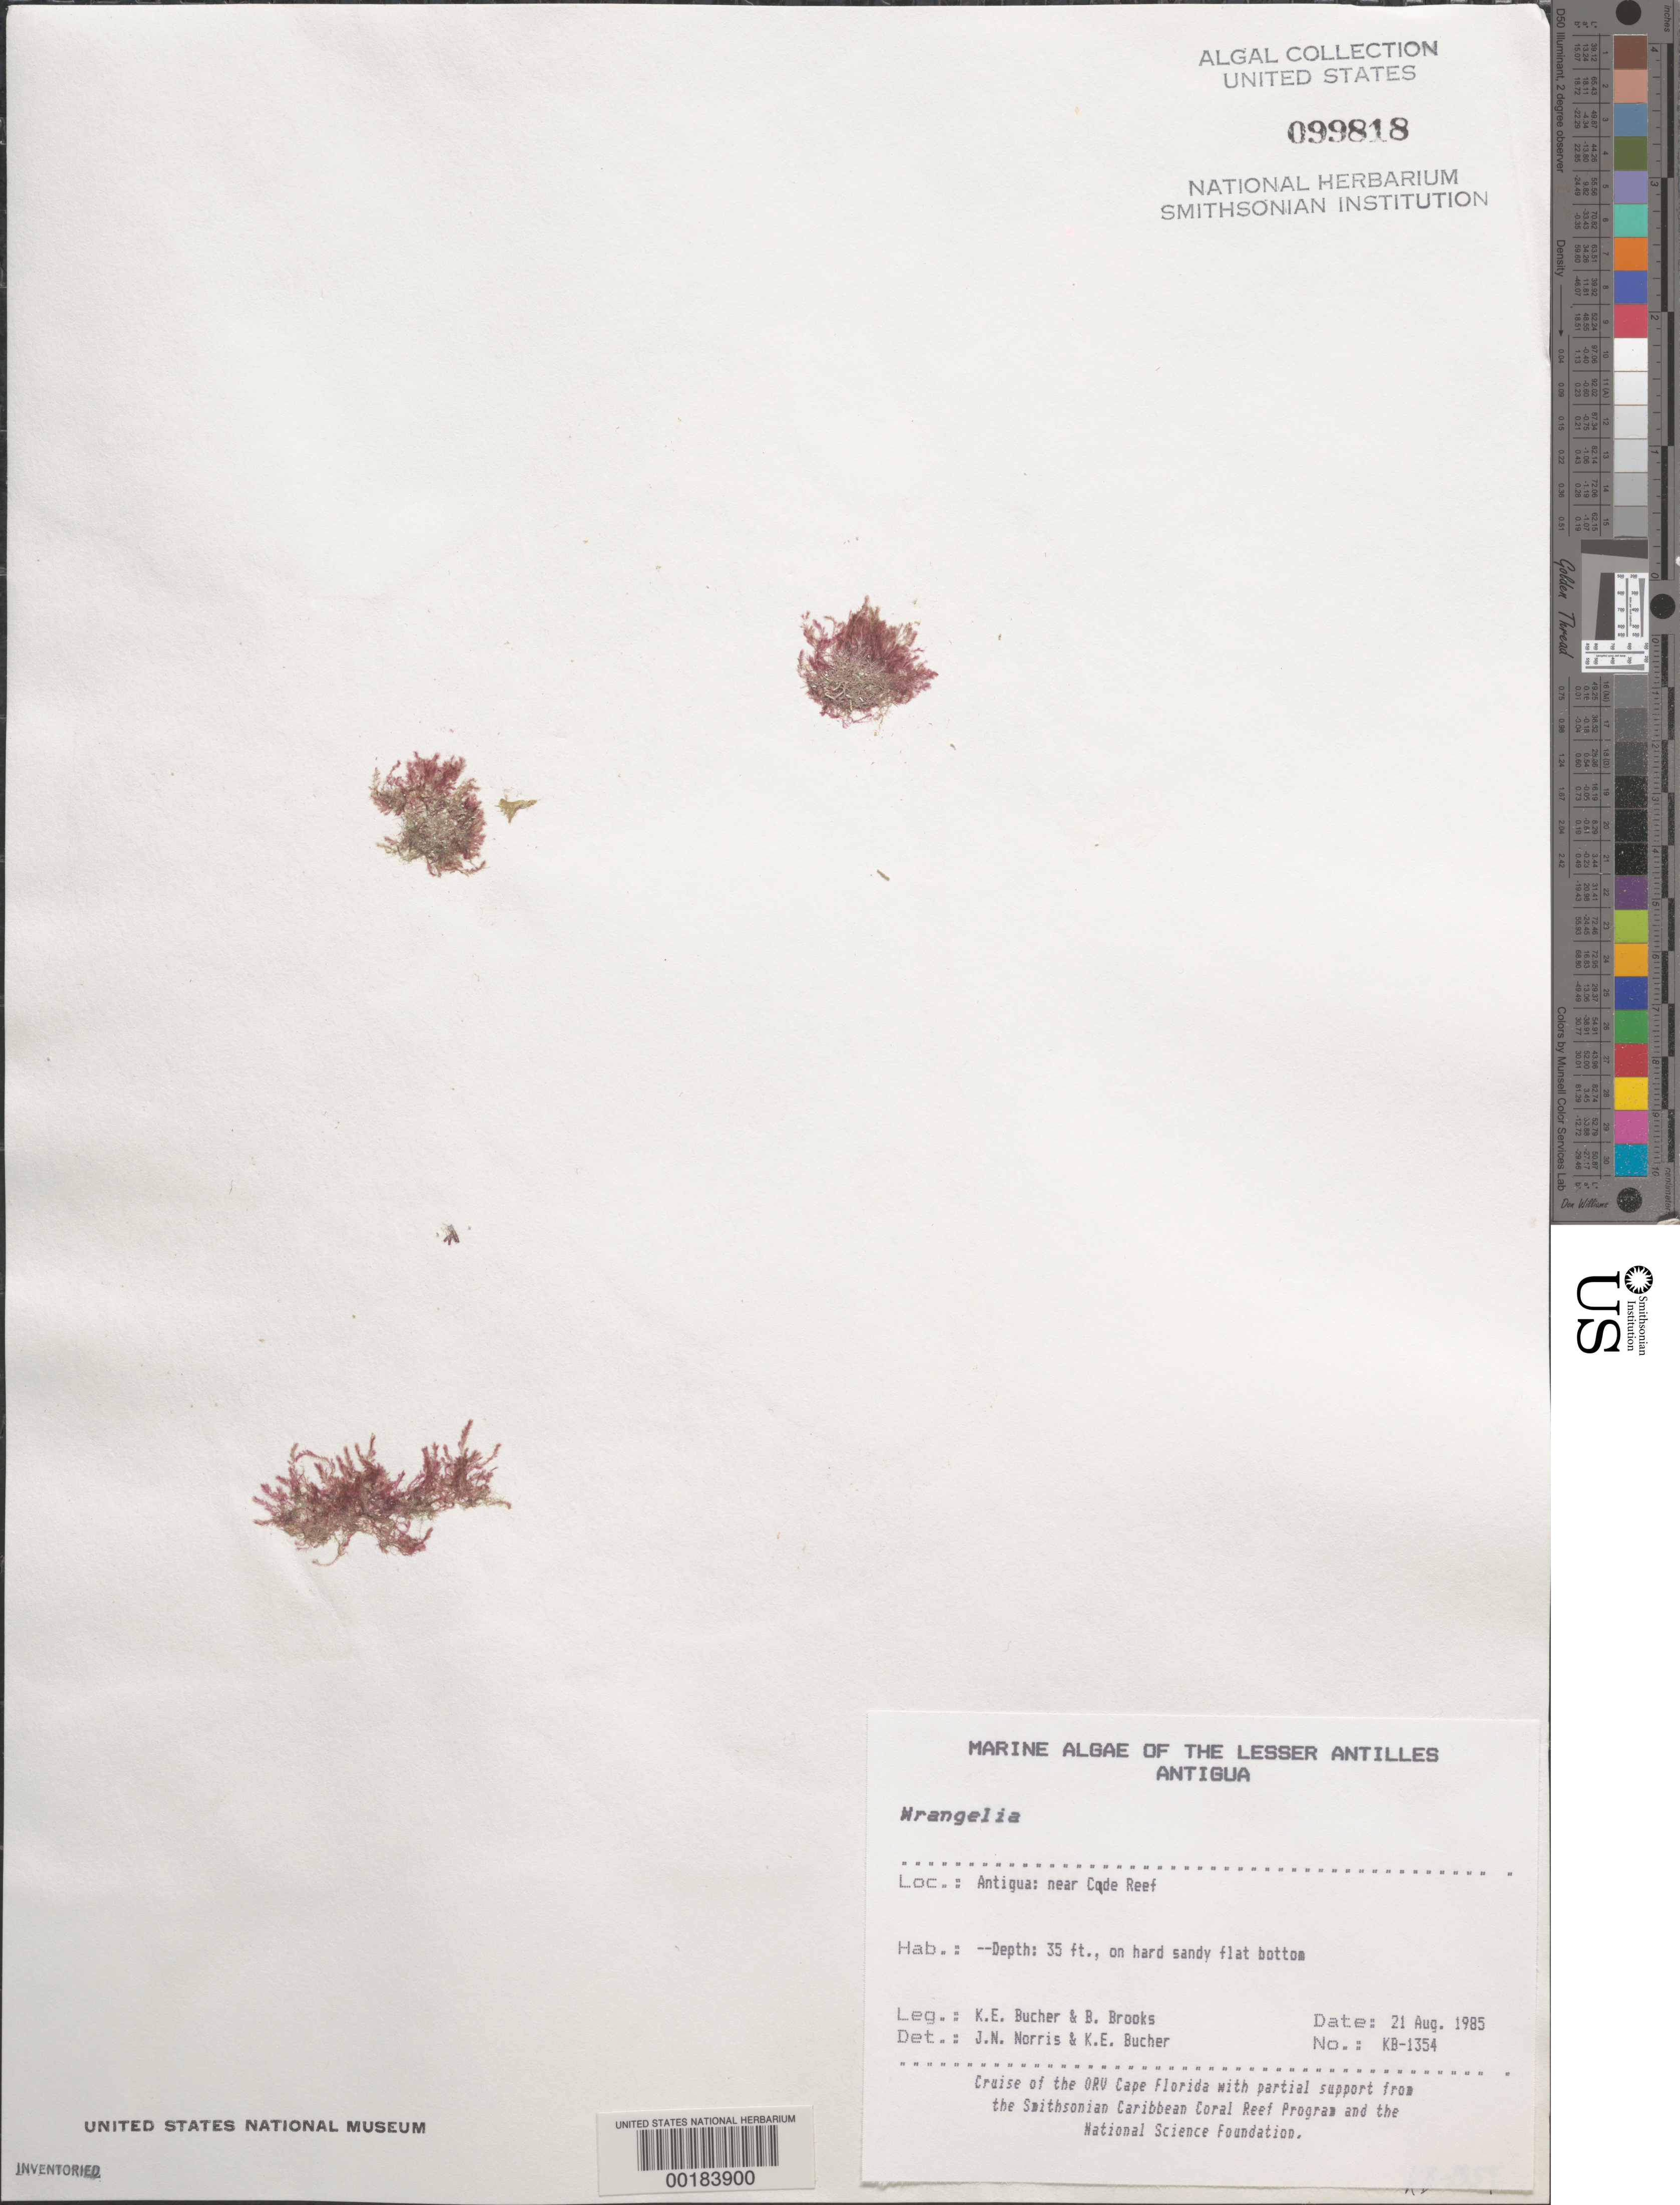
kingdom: Plantae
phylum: Rhodophyta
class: Florideophyceae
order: Ceramiales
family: Wrangeliaceae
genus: Wrangelia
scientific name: Wrangelia sp.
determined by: Norris, J. N.; Bucher, K. E.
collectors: K. E. Bucher, B. Brooks & W. Fenical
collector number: Kb-1354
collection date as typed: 21 Aug 1985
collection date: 1985-08-21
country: Antigua and Barbuda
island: Antigua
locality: Near Cade Reef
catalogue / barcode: US 99818